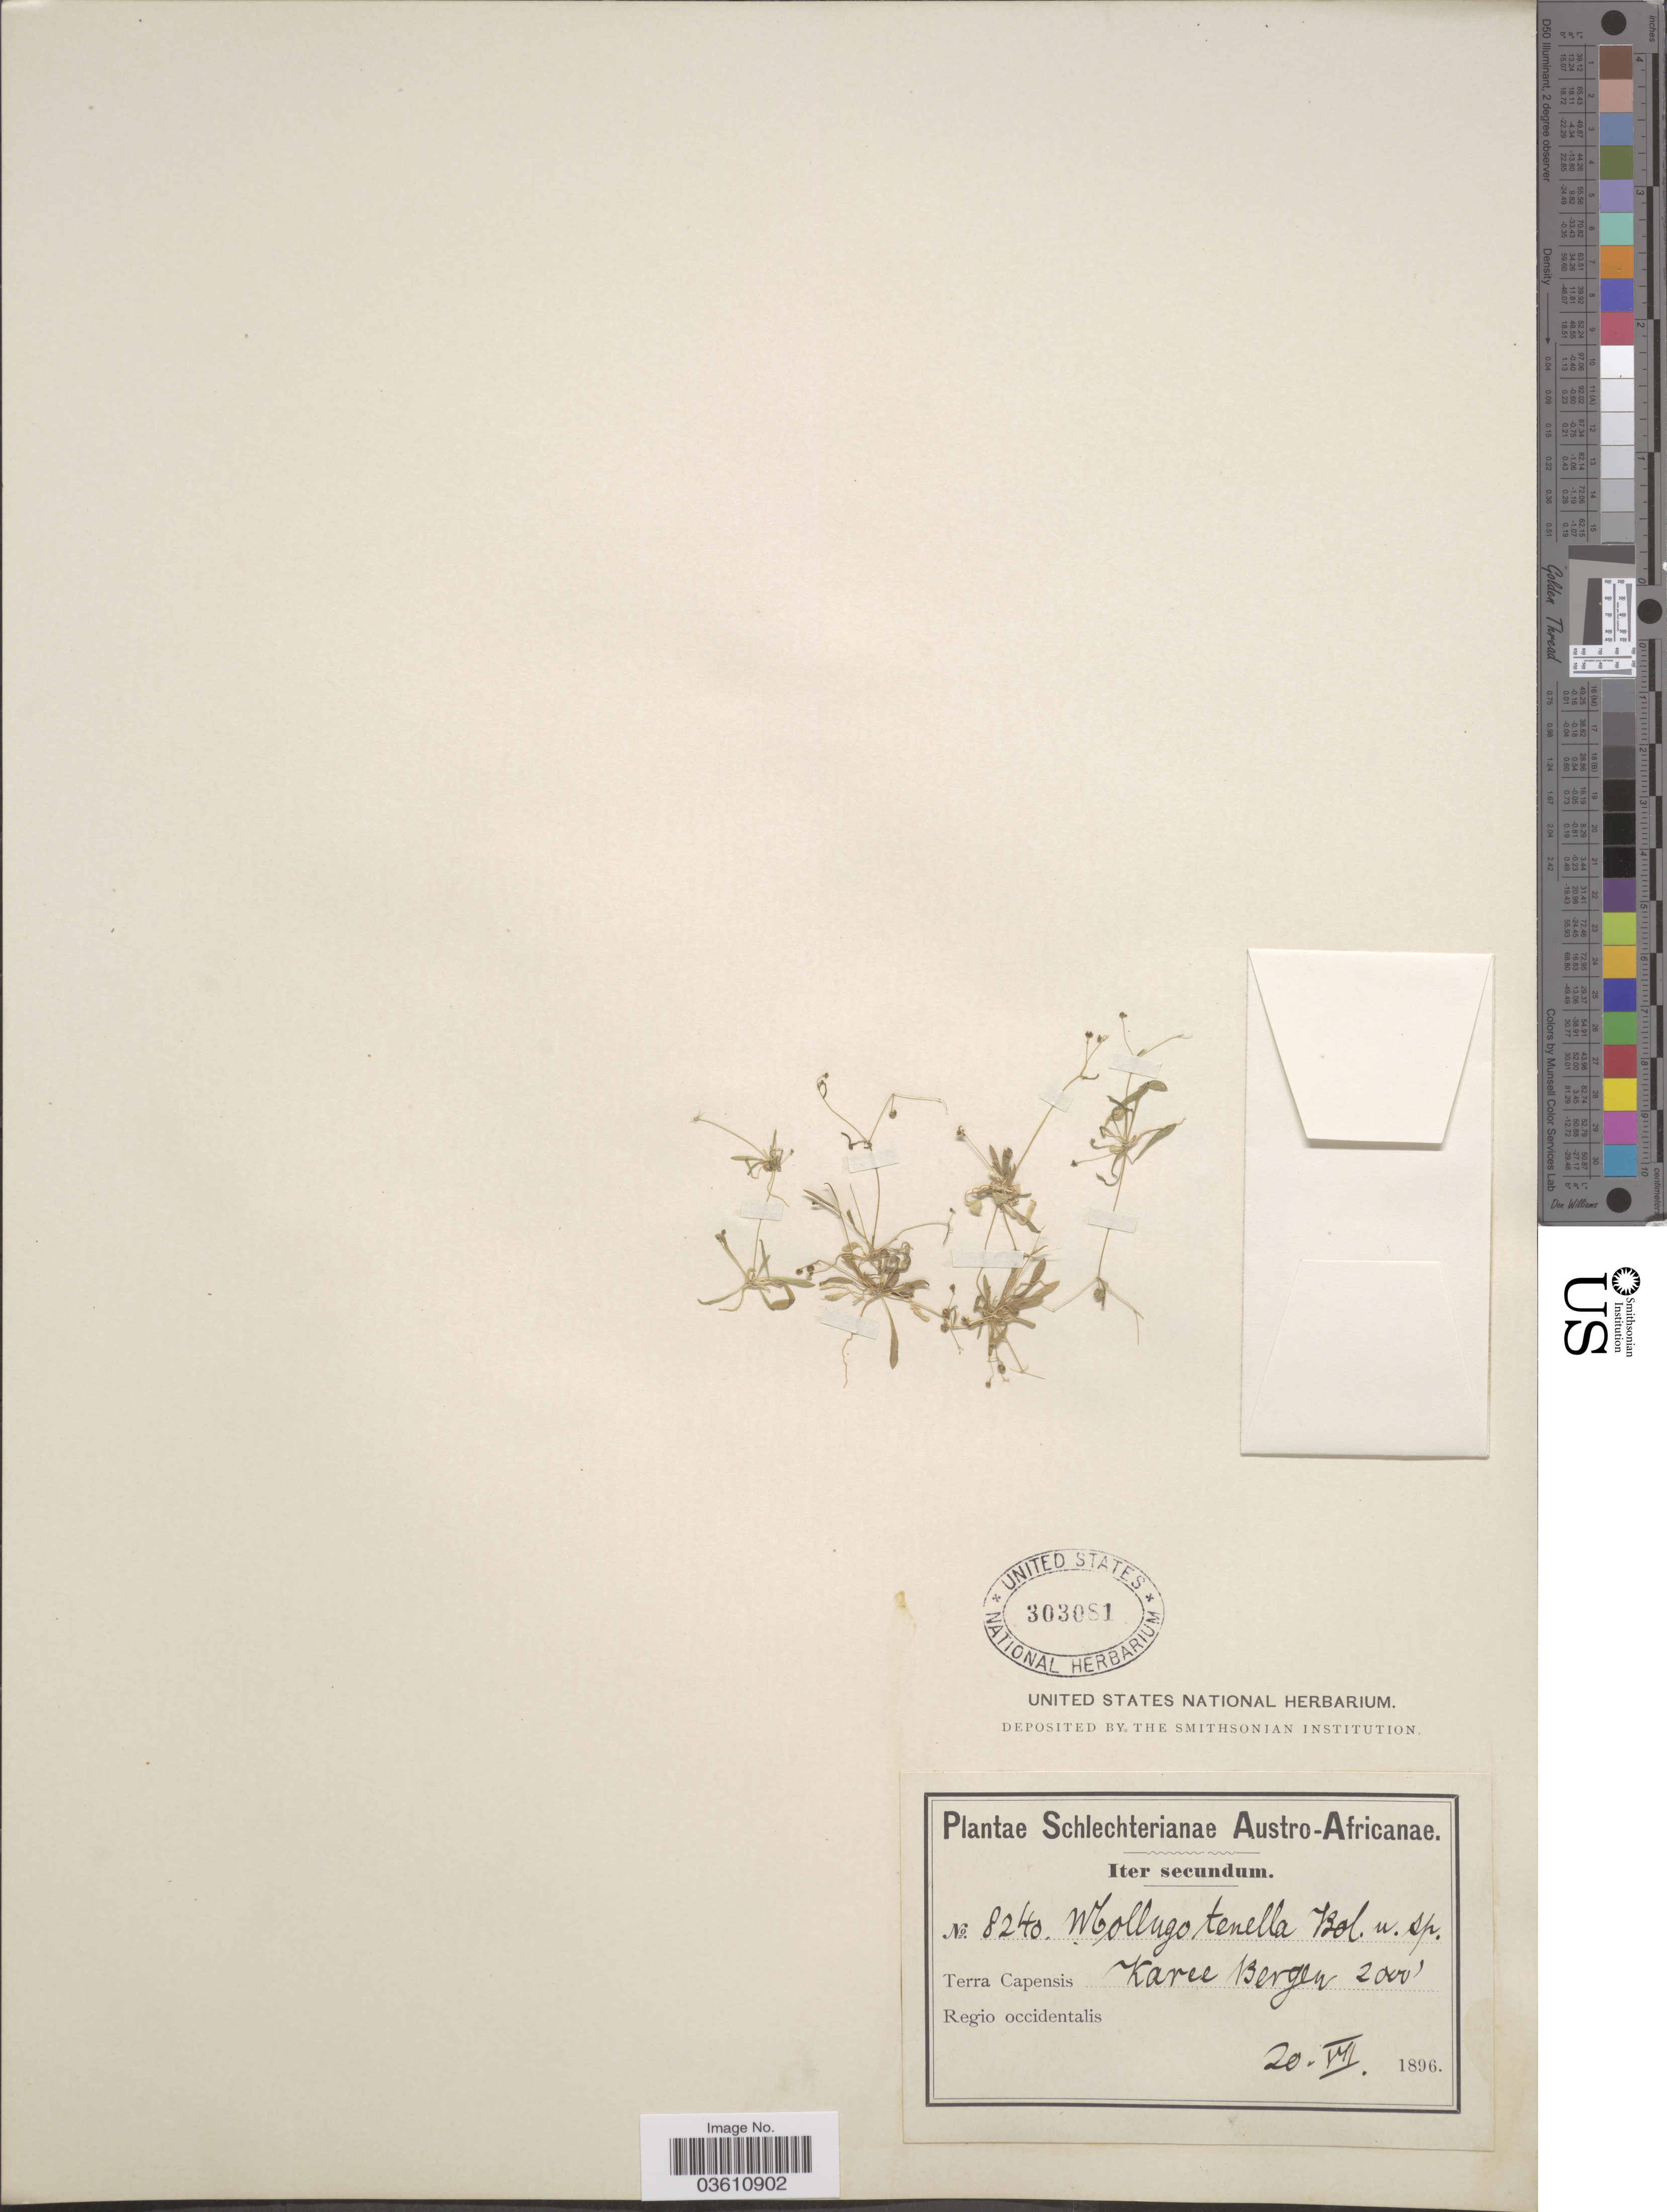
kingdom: Plantae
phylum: Tracheophyta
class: Magnoliopsida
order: Caryophyllales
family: Molluginaceae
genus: Pharnaceum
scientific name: Pharnaceum subtile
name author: E. Mey. ex Fenzl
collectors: Schlechter, --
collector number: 8240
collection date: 1896-07-20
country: South Africa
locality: Austro-Africanae. Terra Capensis Karee Bergen. Regio occidentalis.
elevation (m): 610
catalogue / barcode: US 303081